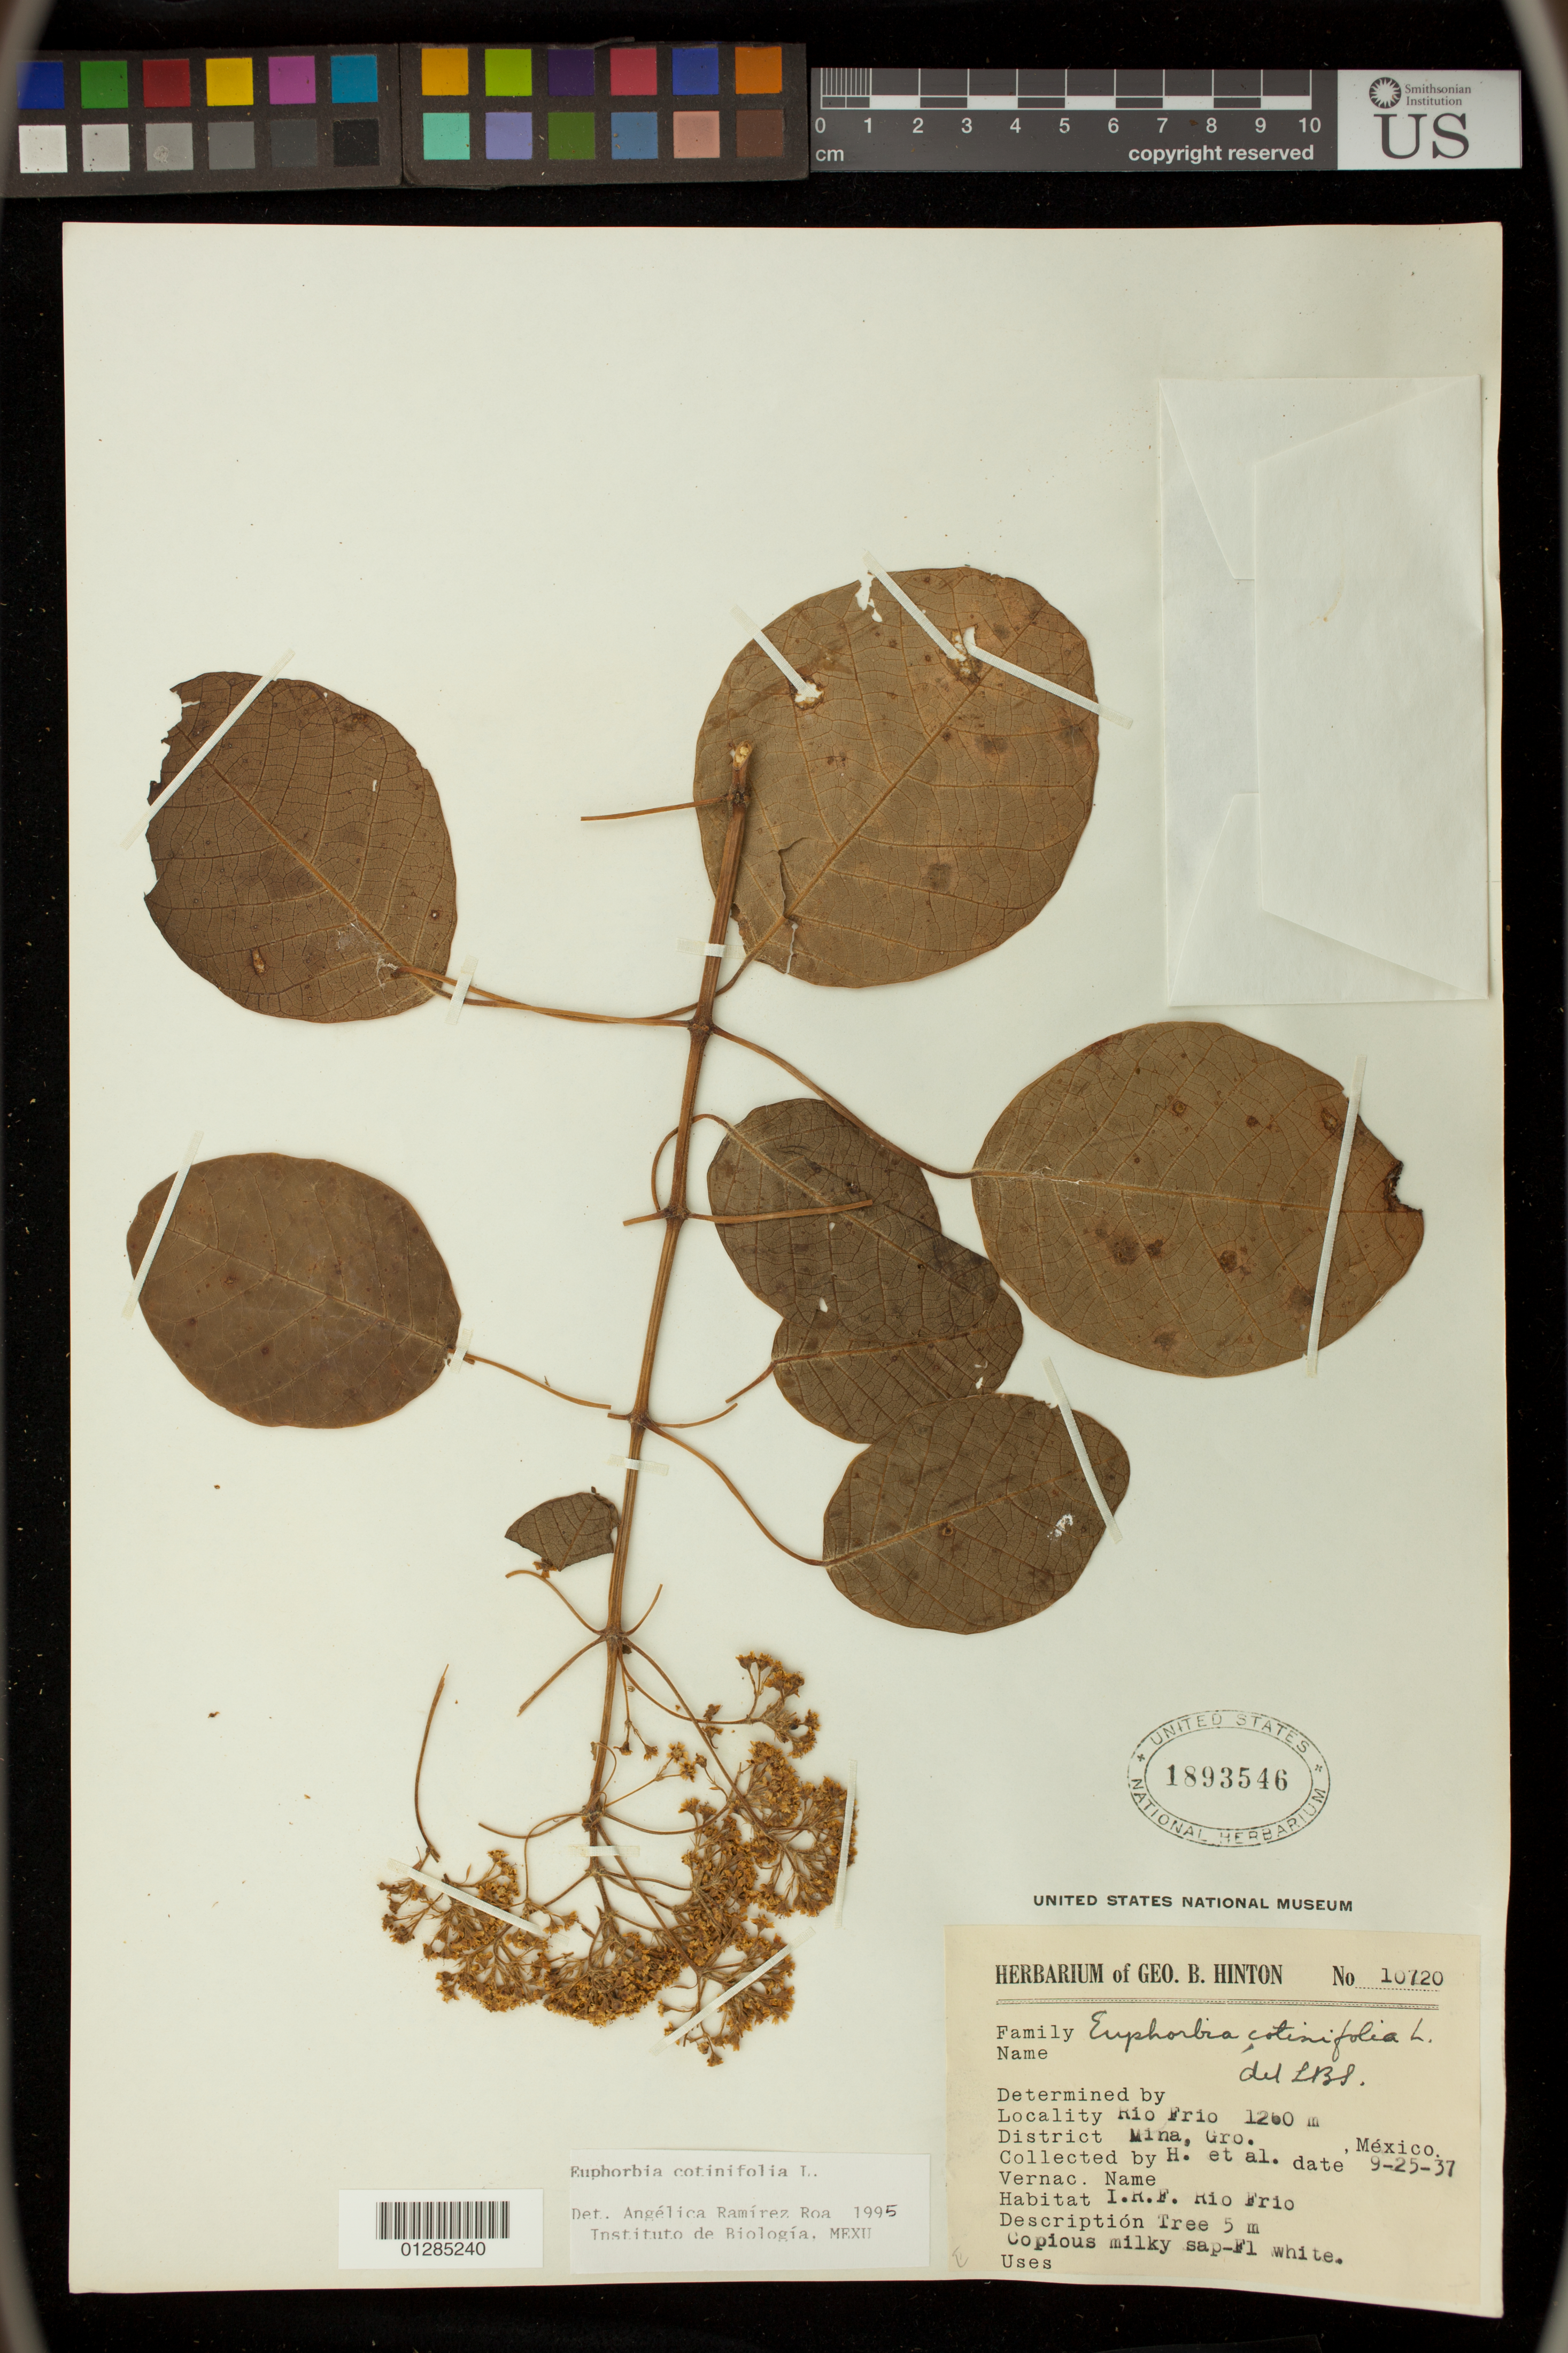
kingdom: Plantae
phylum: Tracheophyta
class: Magnoliopsida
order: Malpighiales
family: Euphorbiaceae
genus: Euphorbia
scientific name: Euphorbia cotinifolia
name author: L.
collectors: G. B. Hinton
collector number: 10720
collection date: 1937-09-25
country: Mexico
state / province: Guerrero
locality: Rio Frio, Mina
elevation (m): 1260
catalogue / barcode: US 1893546